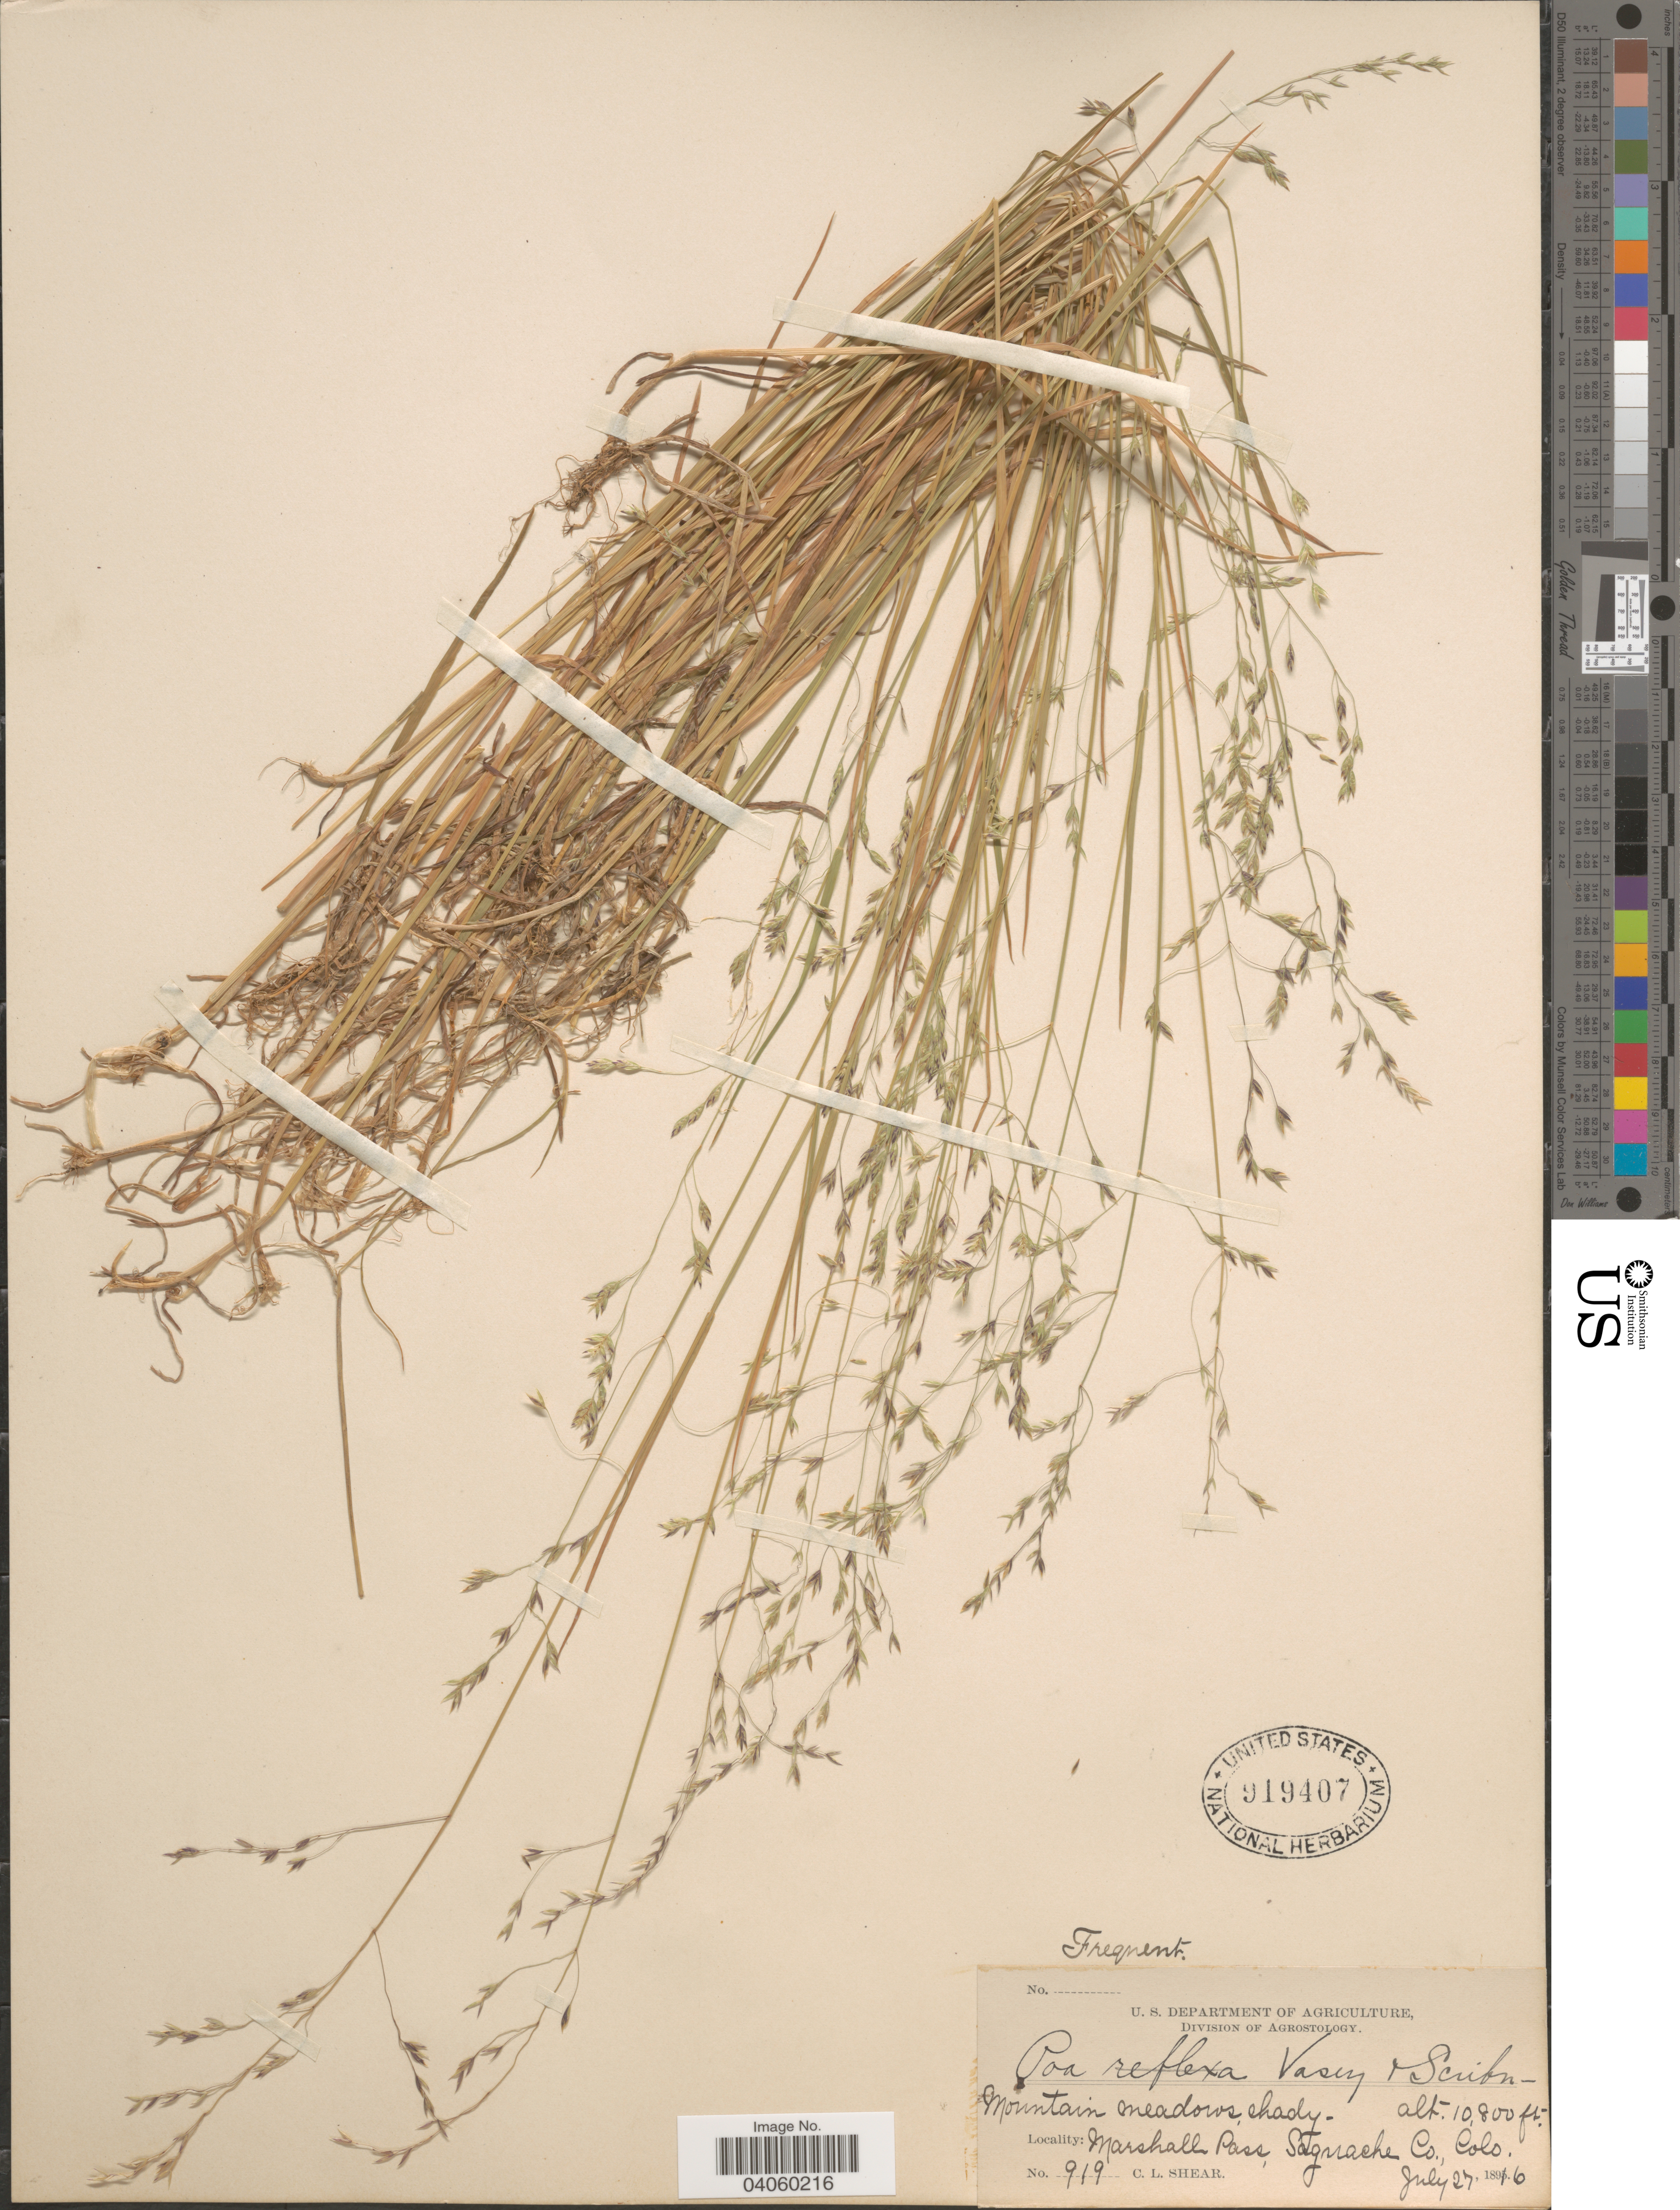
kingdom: Plantae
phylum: Tracheophyta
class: Liliopsida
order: Poales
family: Poaceae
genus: Poa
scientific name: Poa leptocoma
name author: Trin.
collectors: C. L. Shear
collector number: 919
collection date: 1816-07-27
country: United States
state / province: Colorado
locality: Mountain meadows, shady. Marshall Pass, Saguache Co.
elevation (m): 3292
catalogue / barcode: US 919407